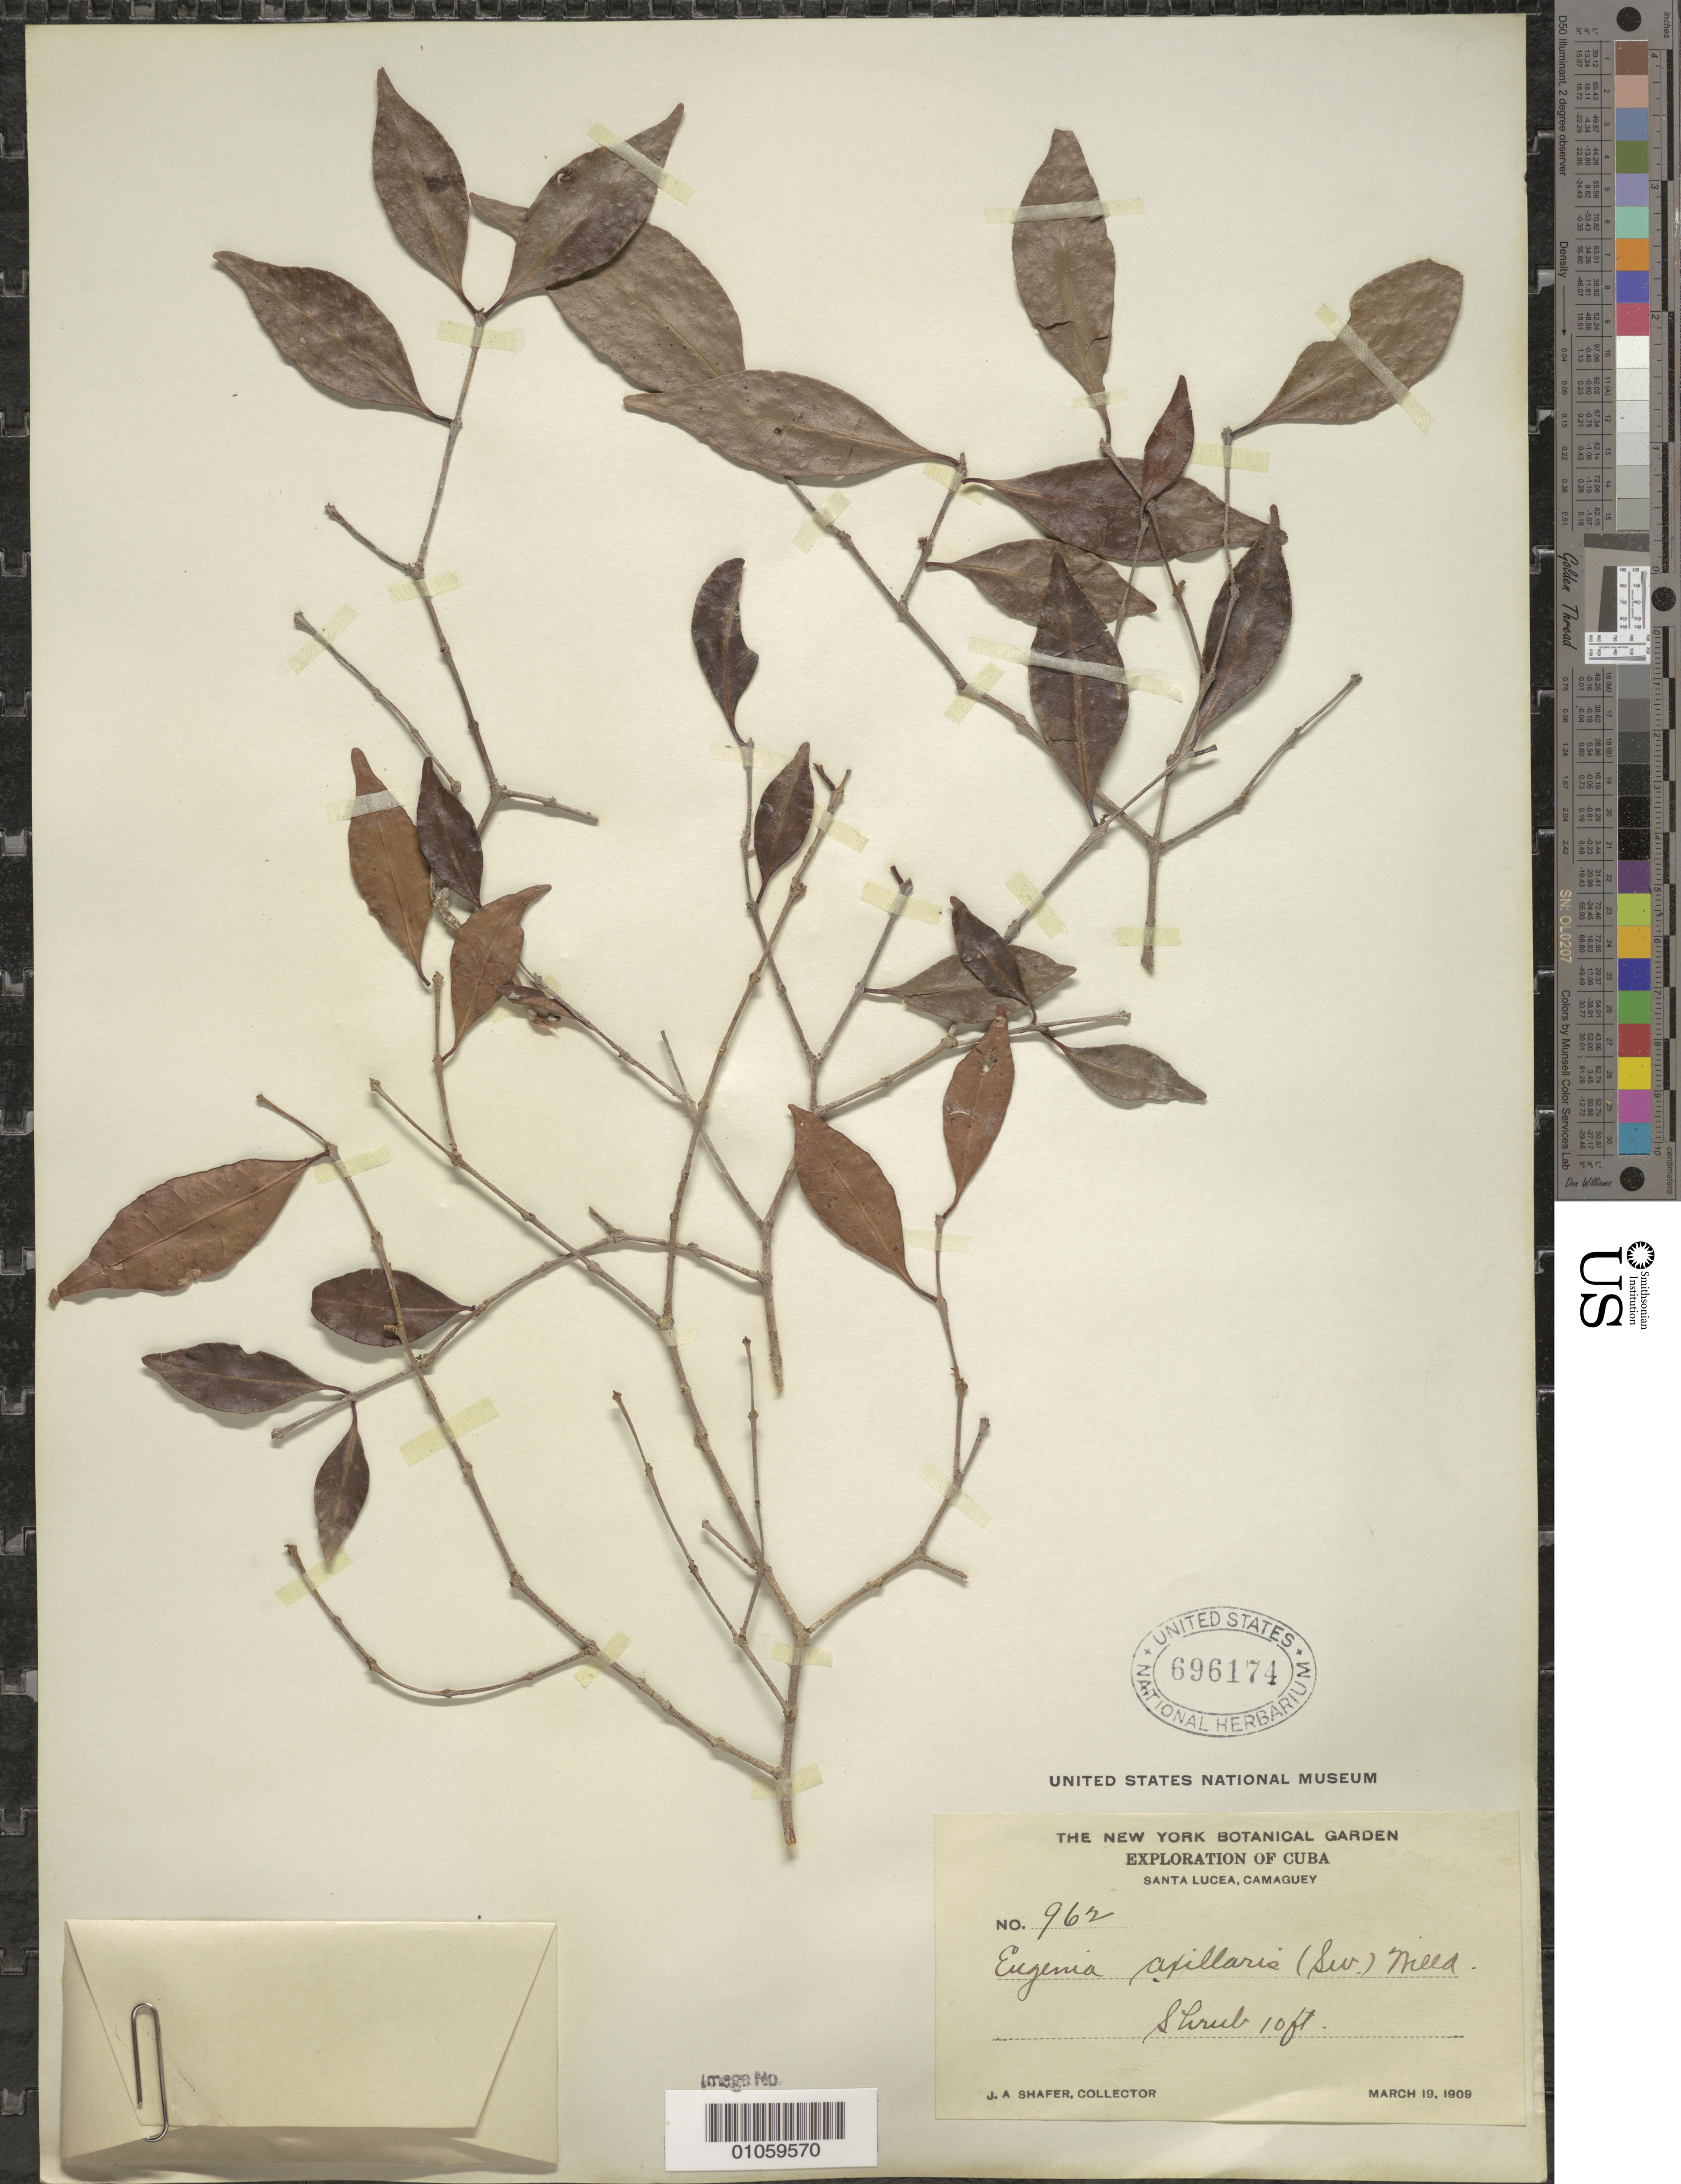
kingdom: Plantae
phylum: Tracheophyta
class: Magnoliopsida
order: Myrtales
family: Myrtaceae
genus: Eugenia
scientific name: Eugenia axillaris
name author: (Sw.) Willd.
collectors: J. A. Shafer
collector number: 962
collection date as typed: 19 Mar 1909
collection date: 1909-03-19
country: Cuba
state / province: Camagüey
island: Cuba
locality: Santa Lucea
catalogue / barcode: US 696174